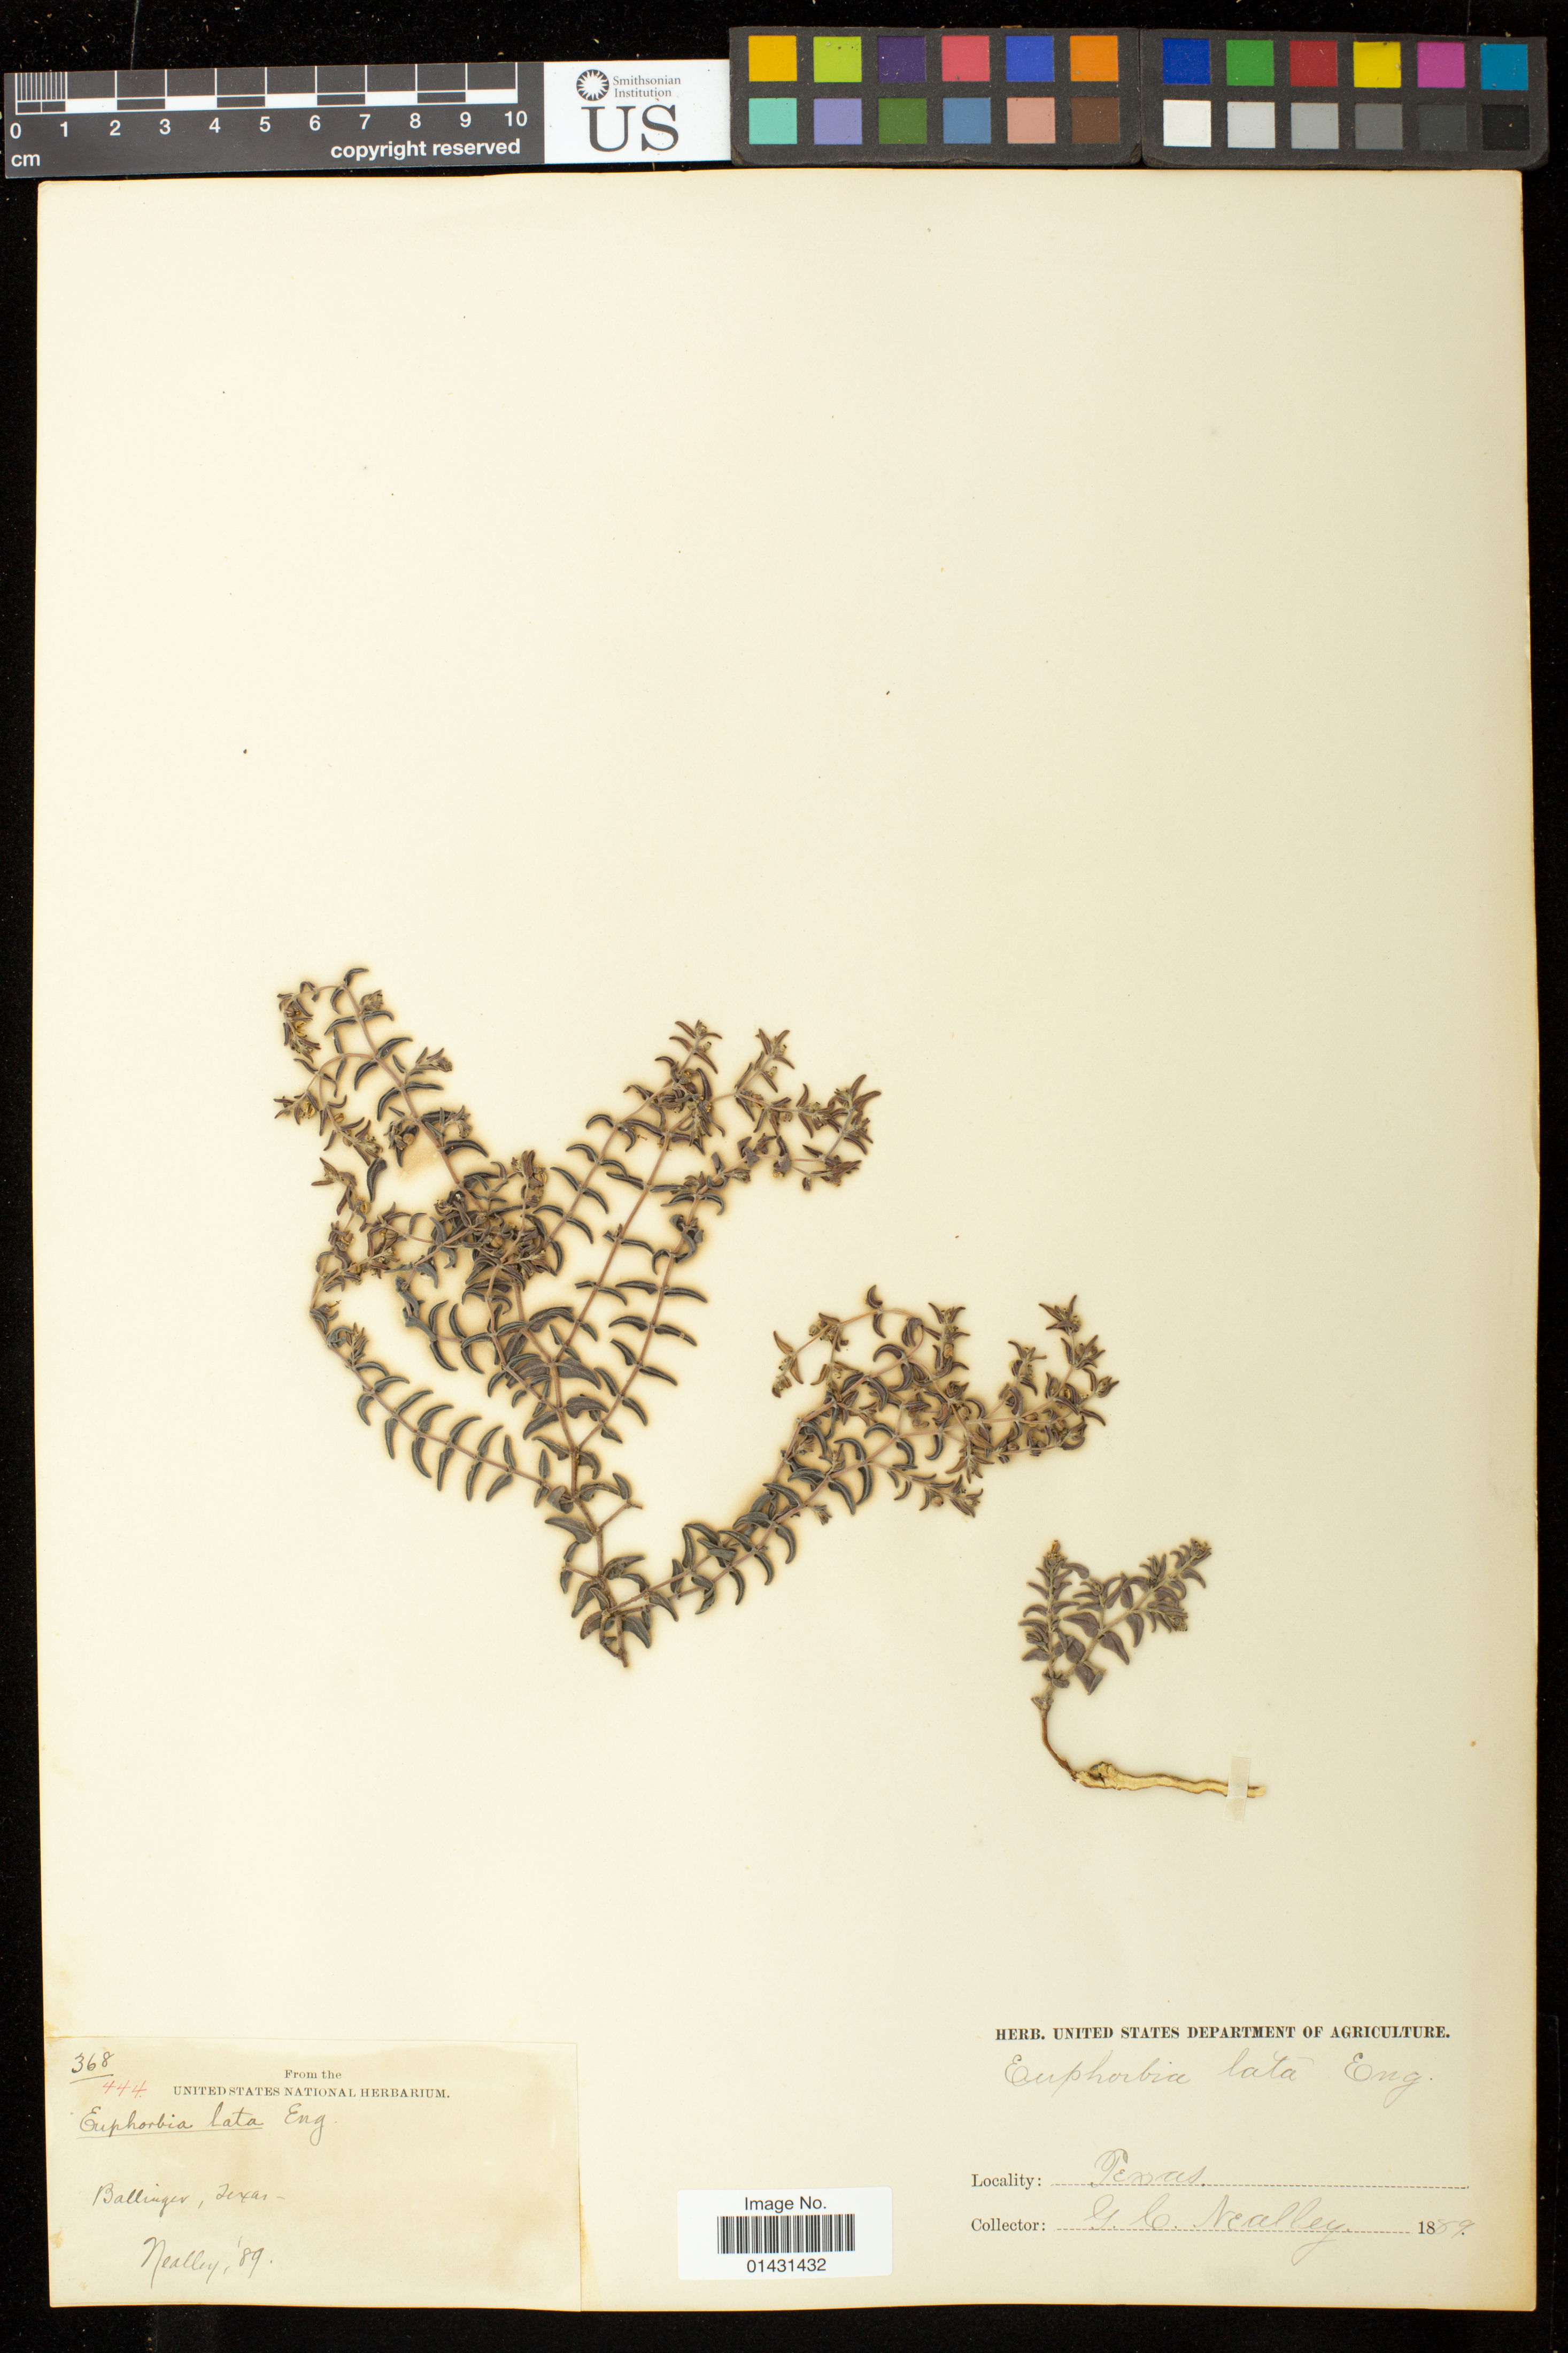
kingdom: Plantae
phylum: Tracheophyta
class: Magnoliopsida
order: Malpighiales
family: Euphorbiaceae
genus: Euphorbia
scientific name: Euphorbia laxa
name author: Drake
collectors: G. C. Nealley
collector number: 368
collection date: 1889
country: United States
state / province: Texas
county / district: Runnels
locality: Ballinger